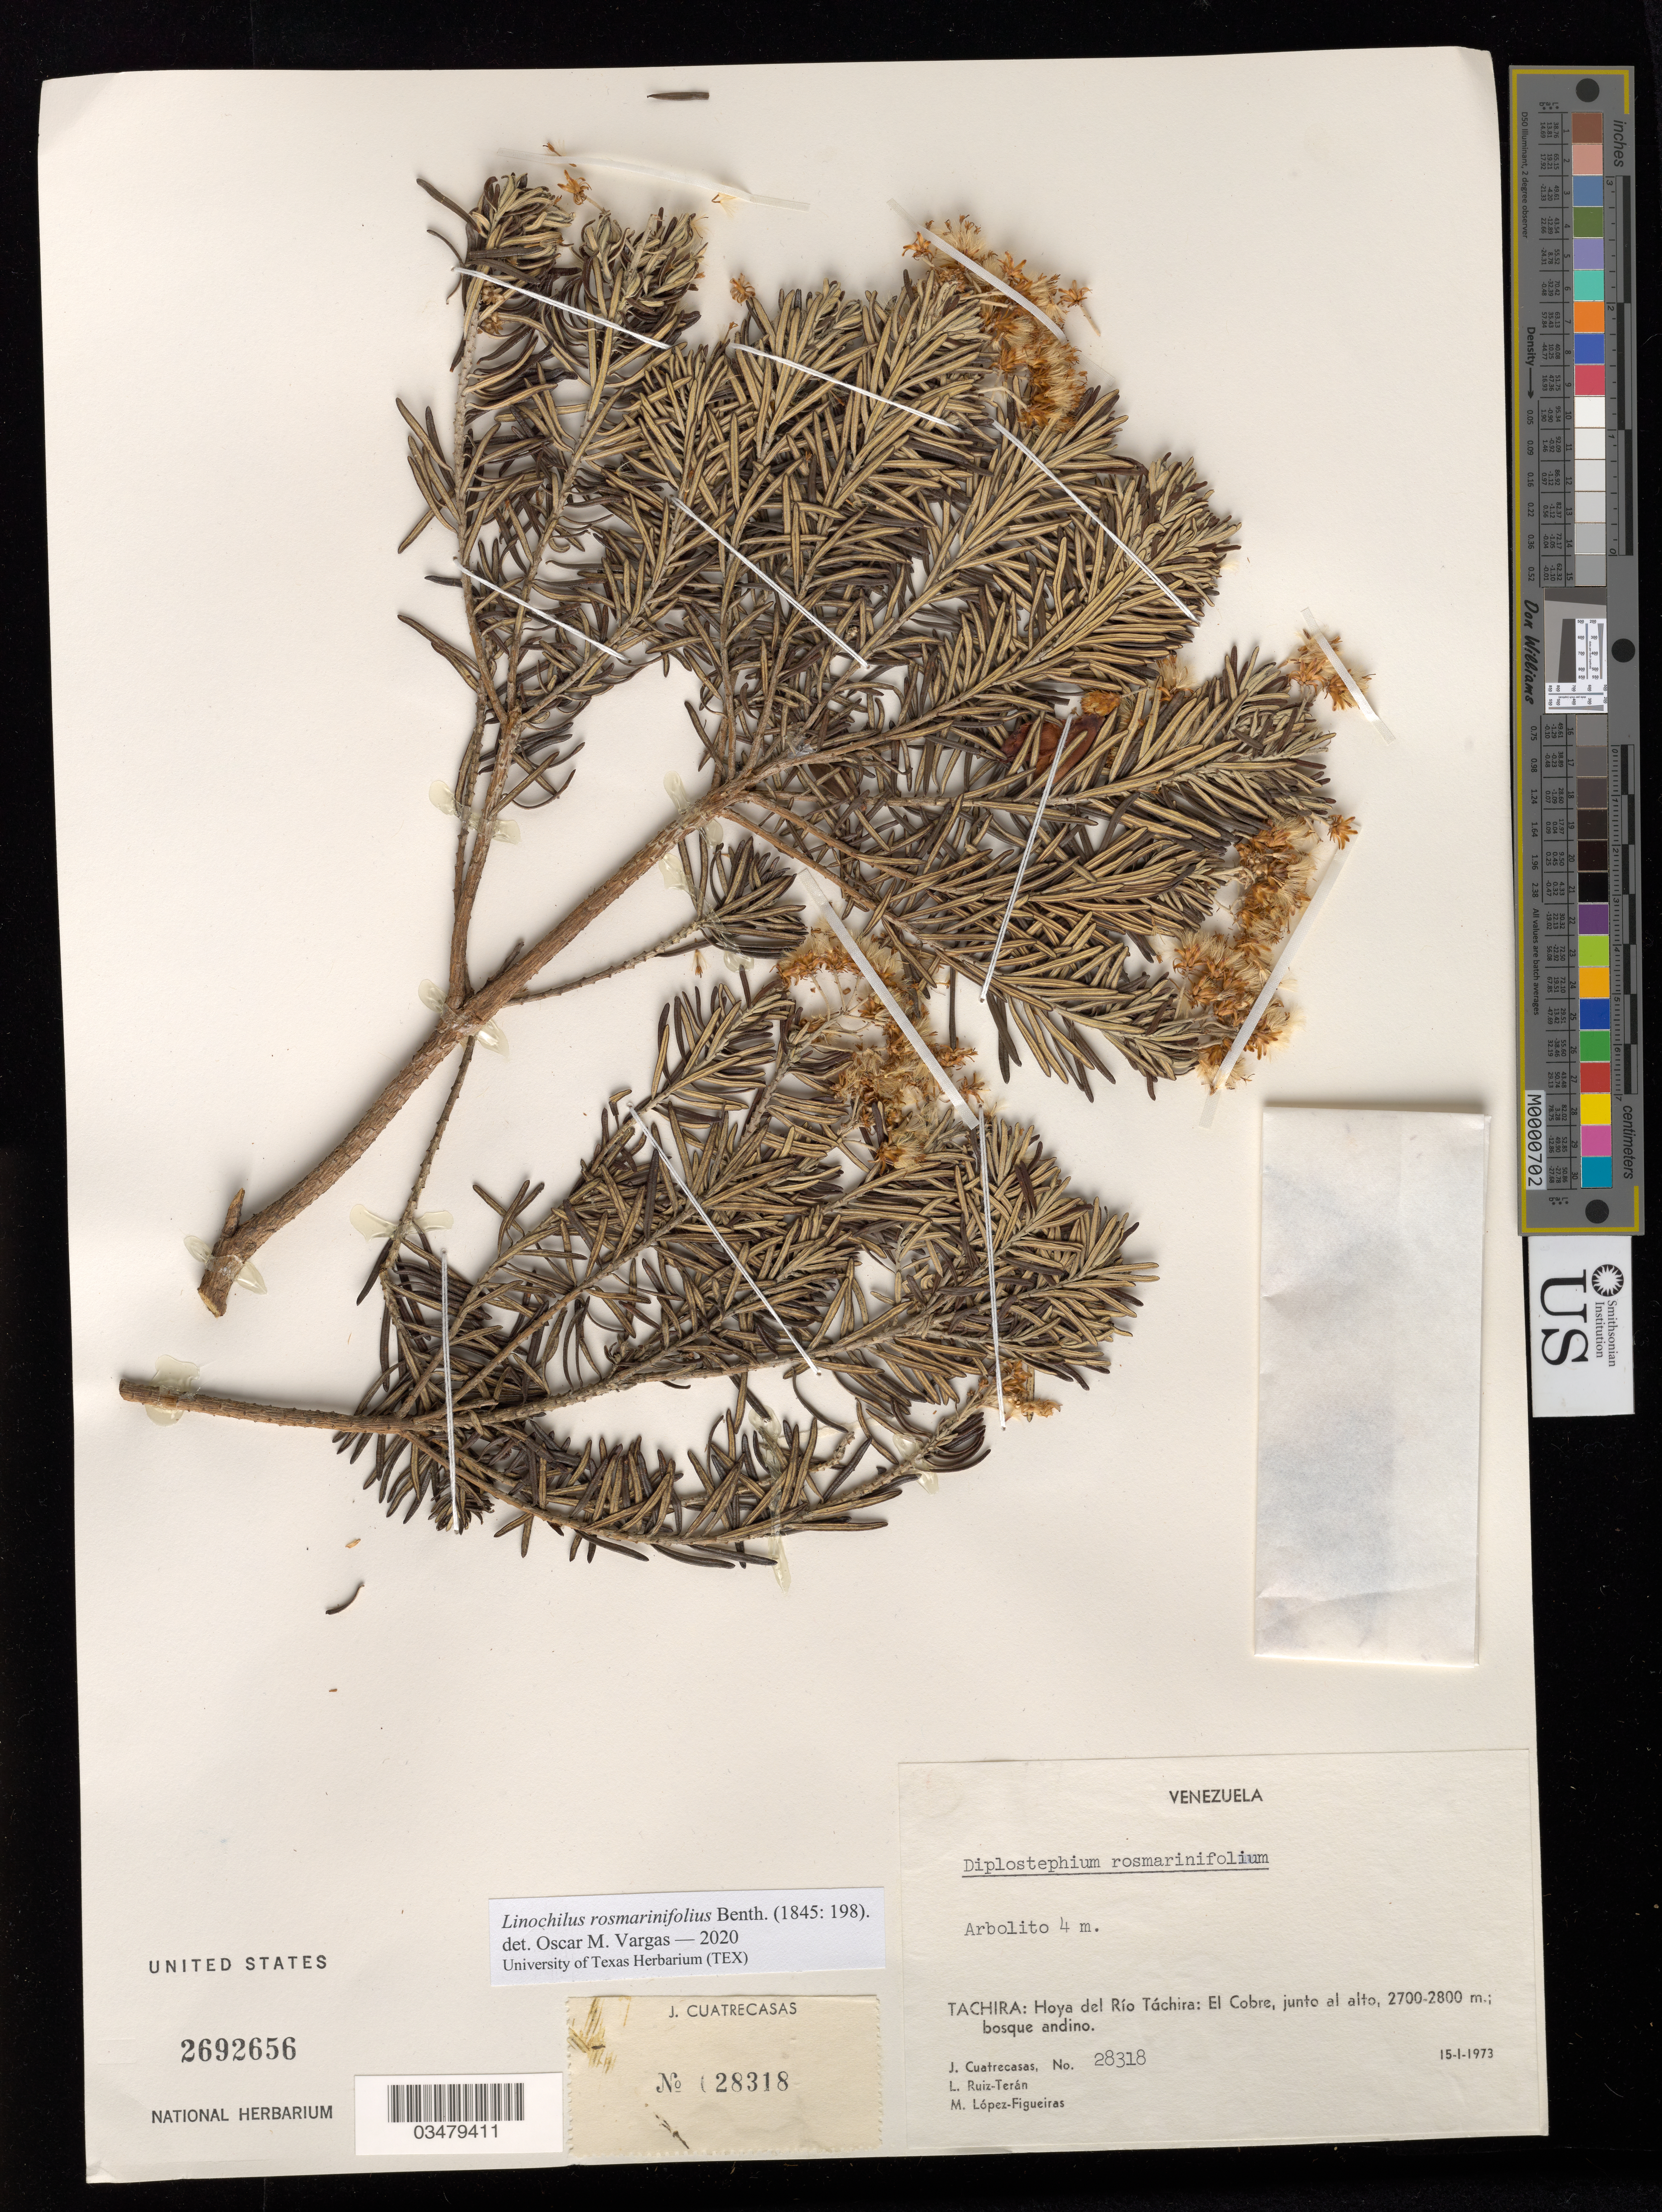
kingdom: Plantae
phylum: Tracheophyta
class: Magnoliopsida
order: Asterales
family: Asteraceae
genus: Linochilus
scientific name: Linochilus rosmarinifolius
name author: Benth.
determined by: Vargas, Oscar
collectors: J. Cuatrecasas, L. E. Ruíz-Terán & M. López Figueiras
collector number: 28318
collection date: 1973-01-15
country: Venezuela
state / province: Táchira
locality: Hoya del Río Táchira, El Cobre, junto al alto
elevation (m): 2700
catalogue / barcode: US 2692656